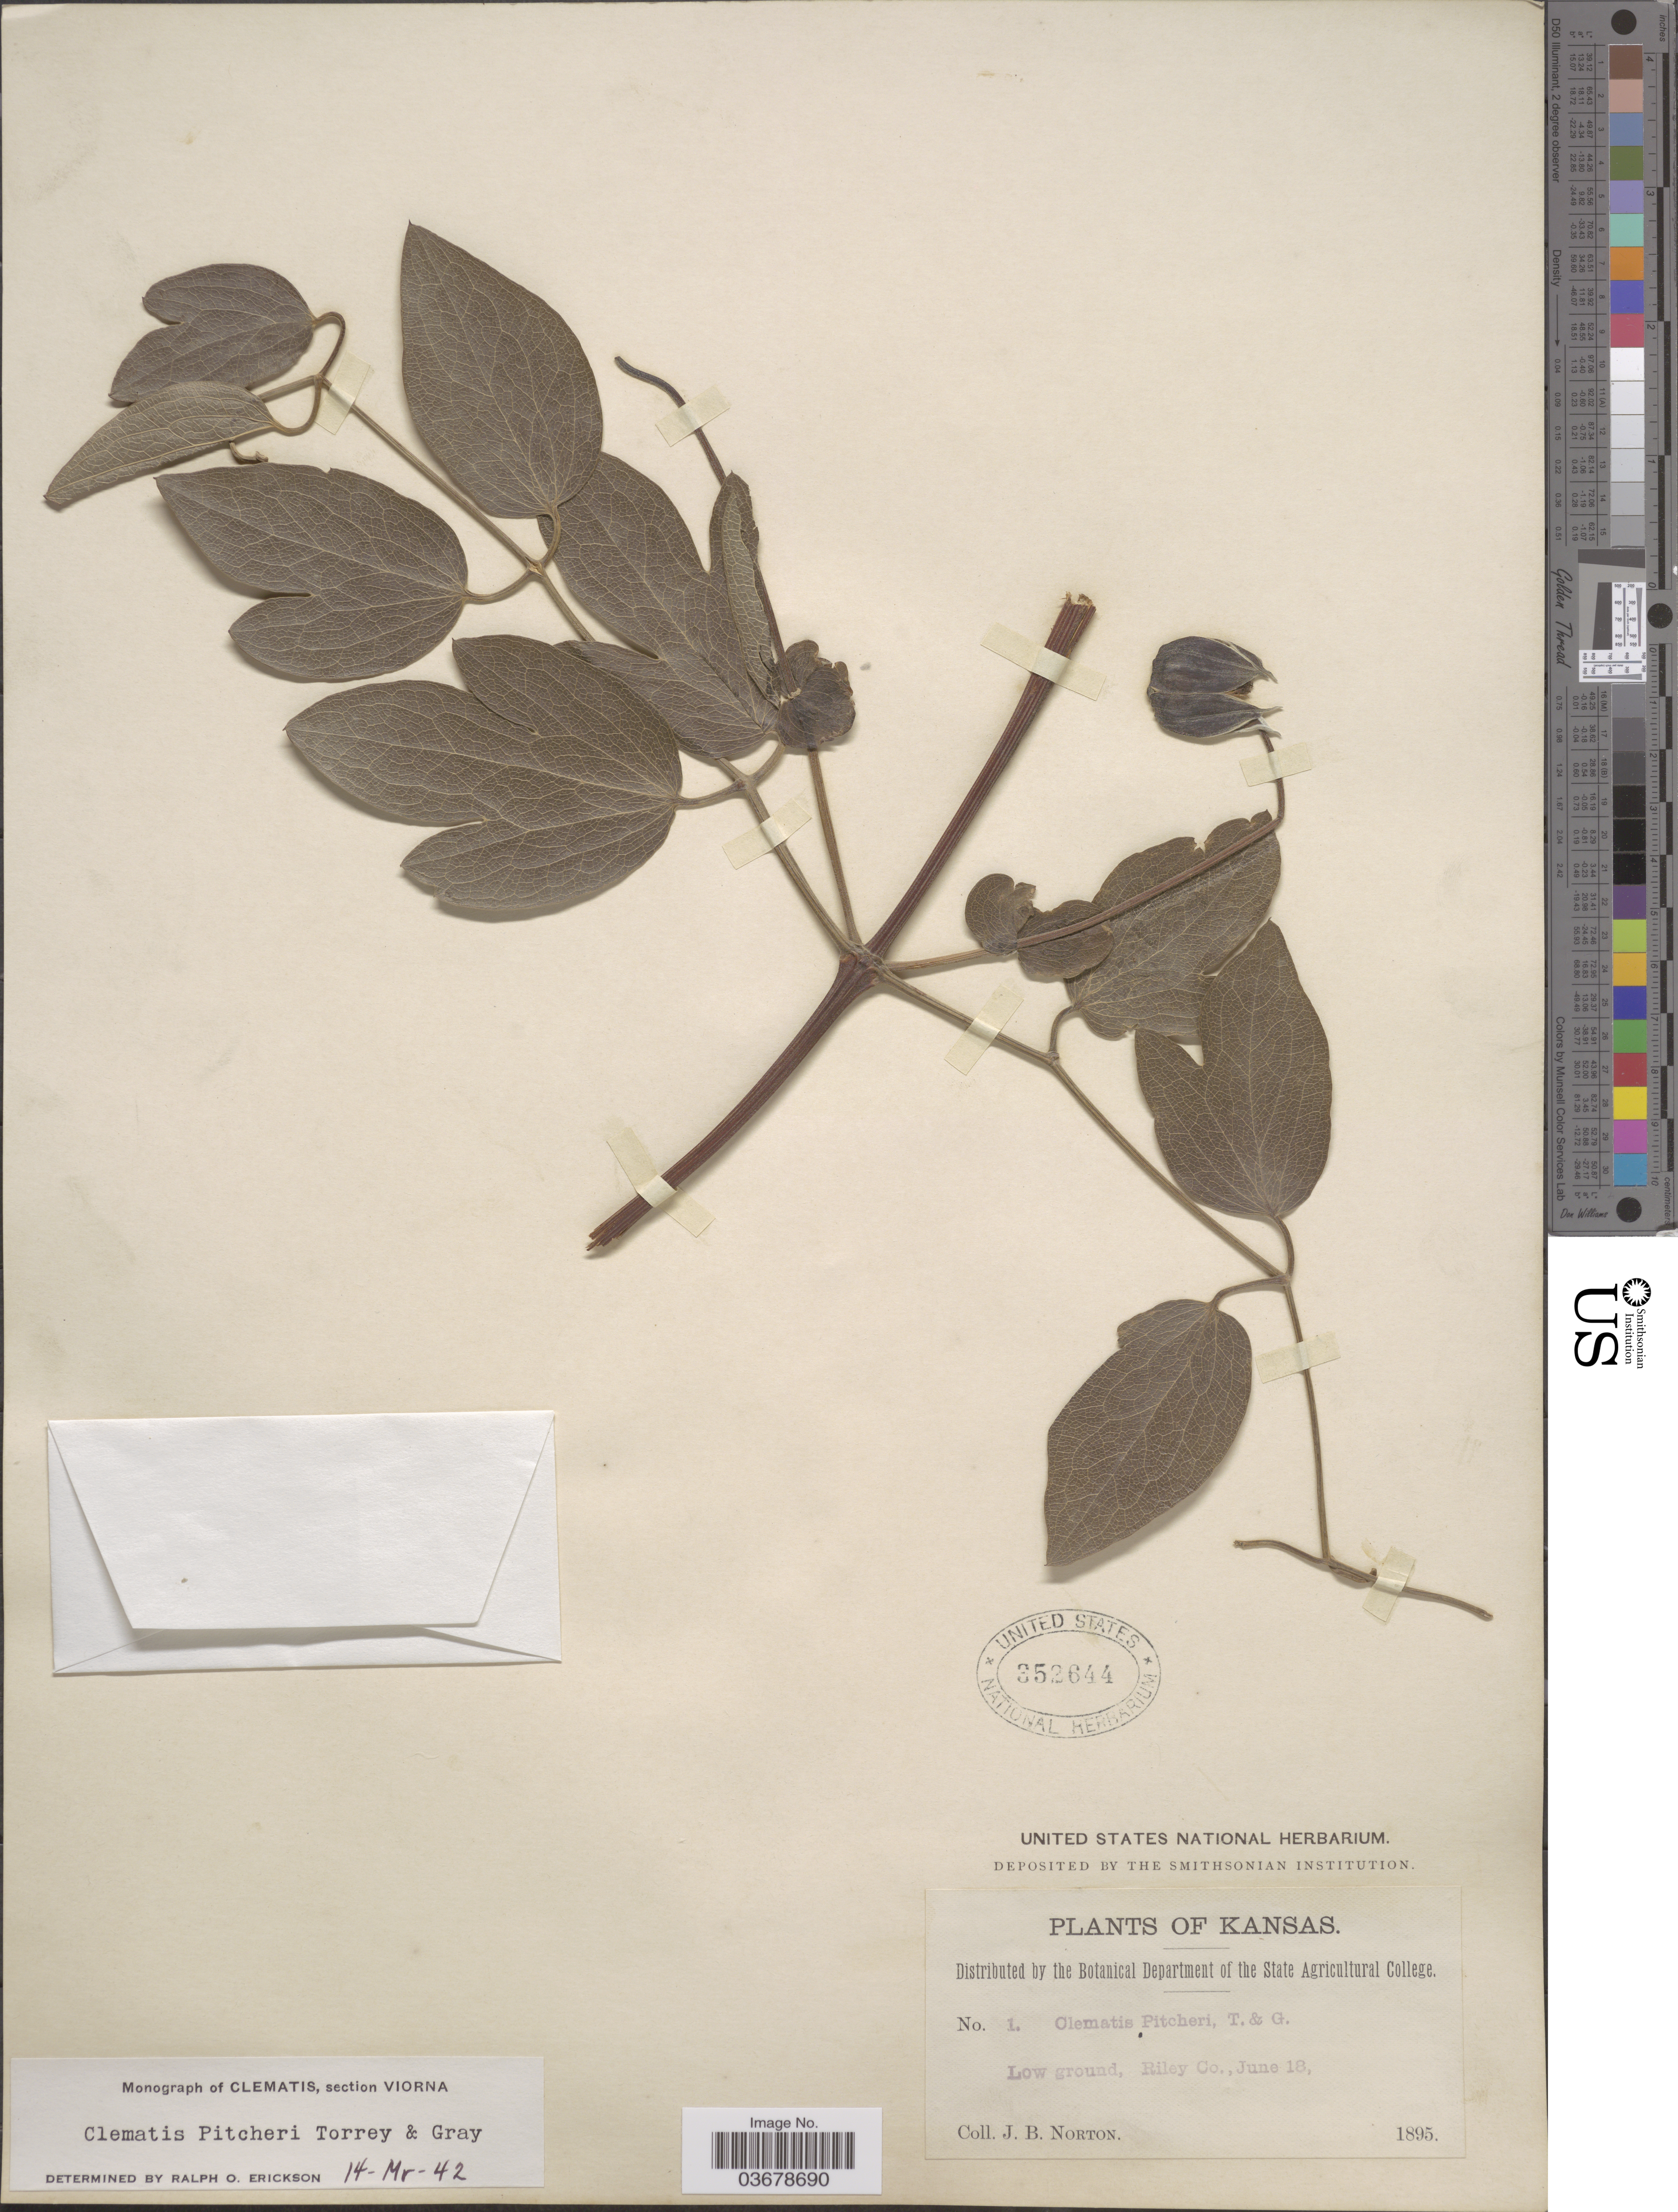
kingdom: Plantae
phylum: Tracheophyta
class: Magnoliopsida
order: Ranunculales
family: Ranunculaceae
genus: Clematis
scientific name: Clematis viorna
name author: L.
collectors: J. B. Norton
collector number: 1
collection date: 1895-06-18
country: United States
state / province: Kansas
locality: Riley Co.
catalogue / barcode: US 352644